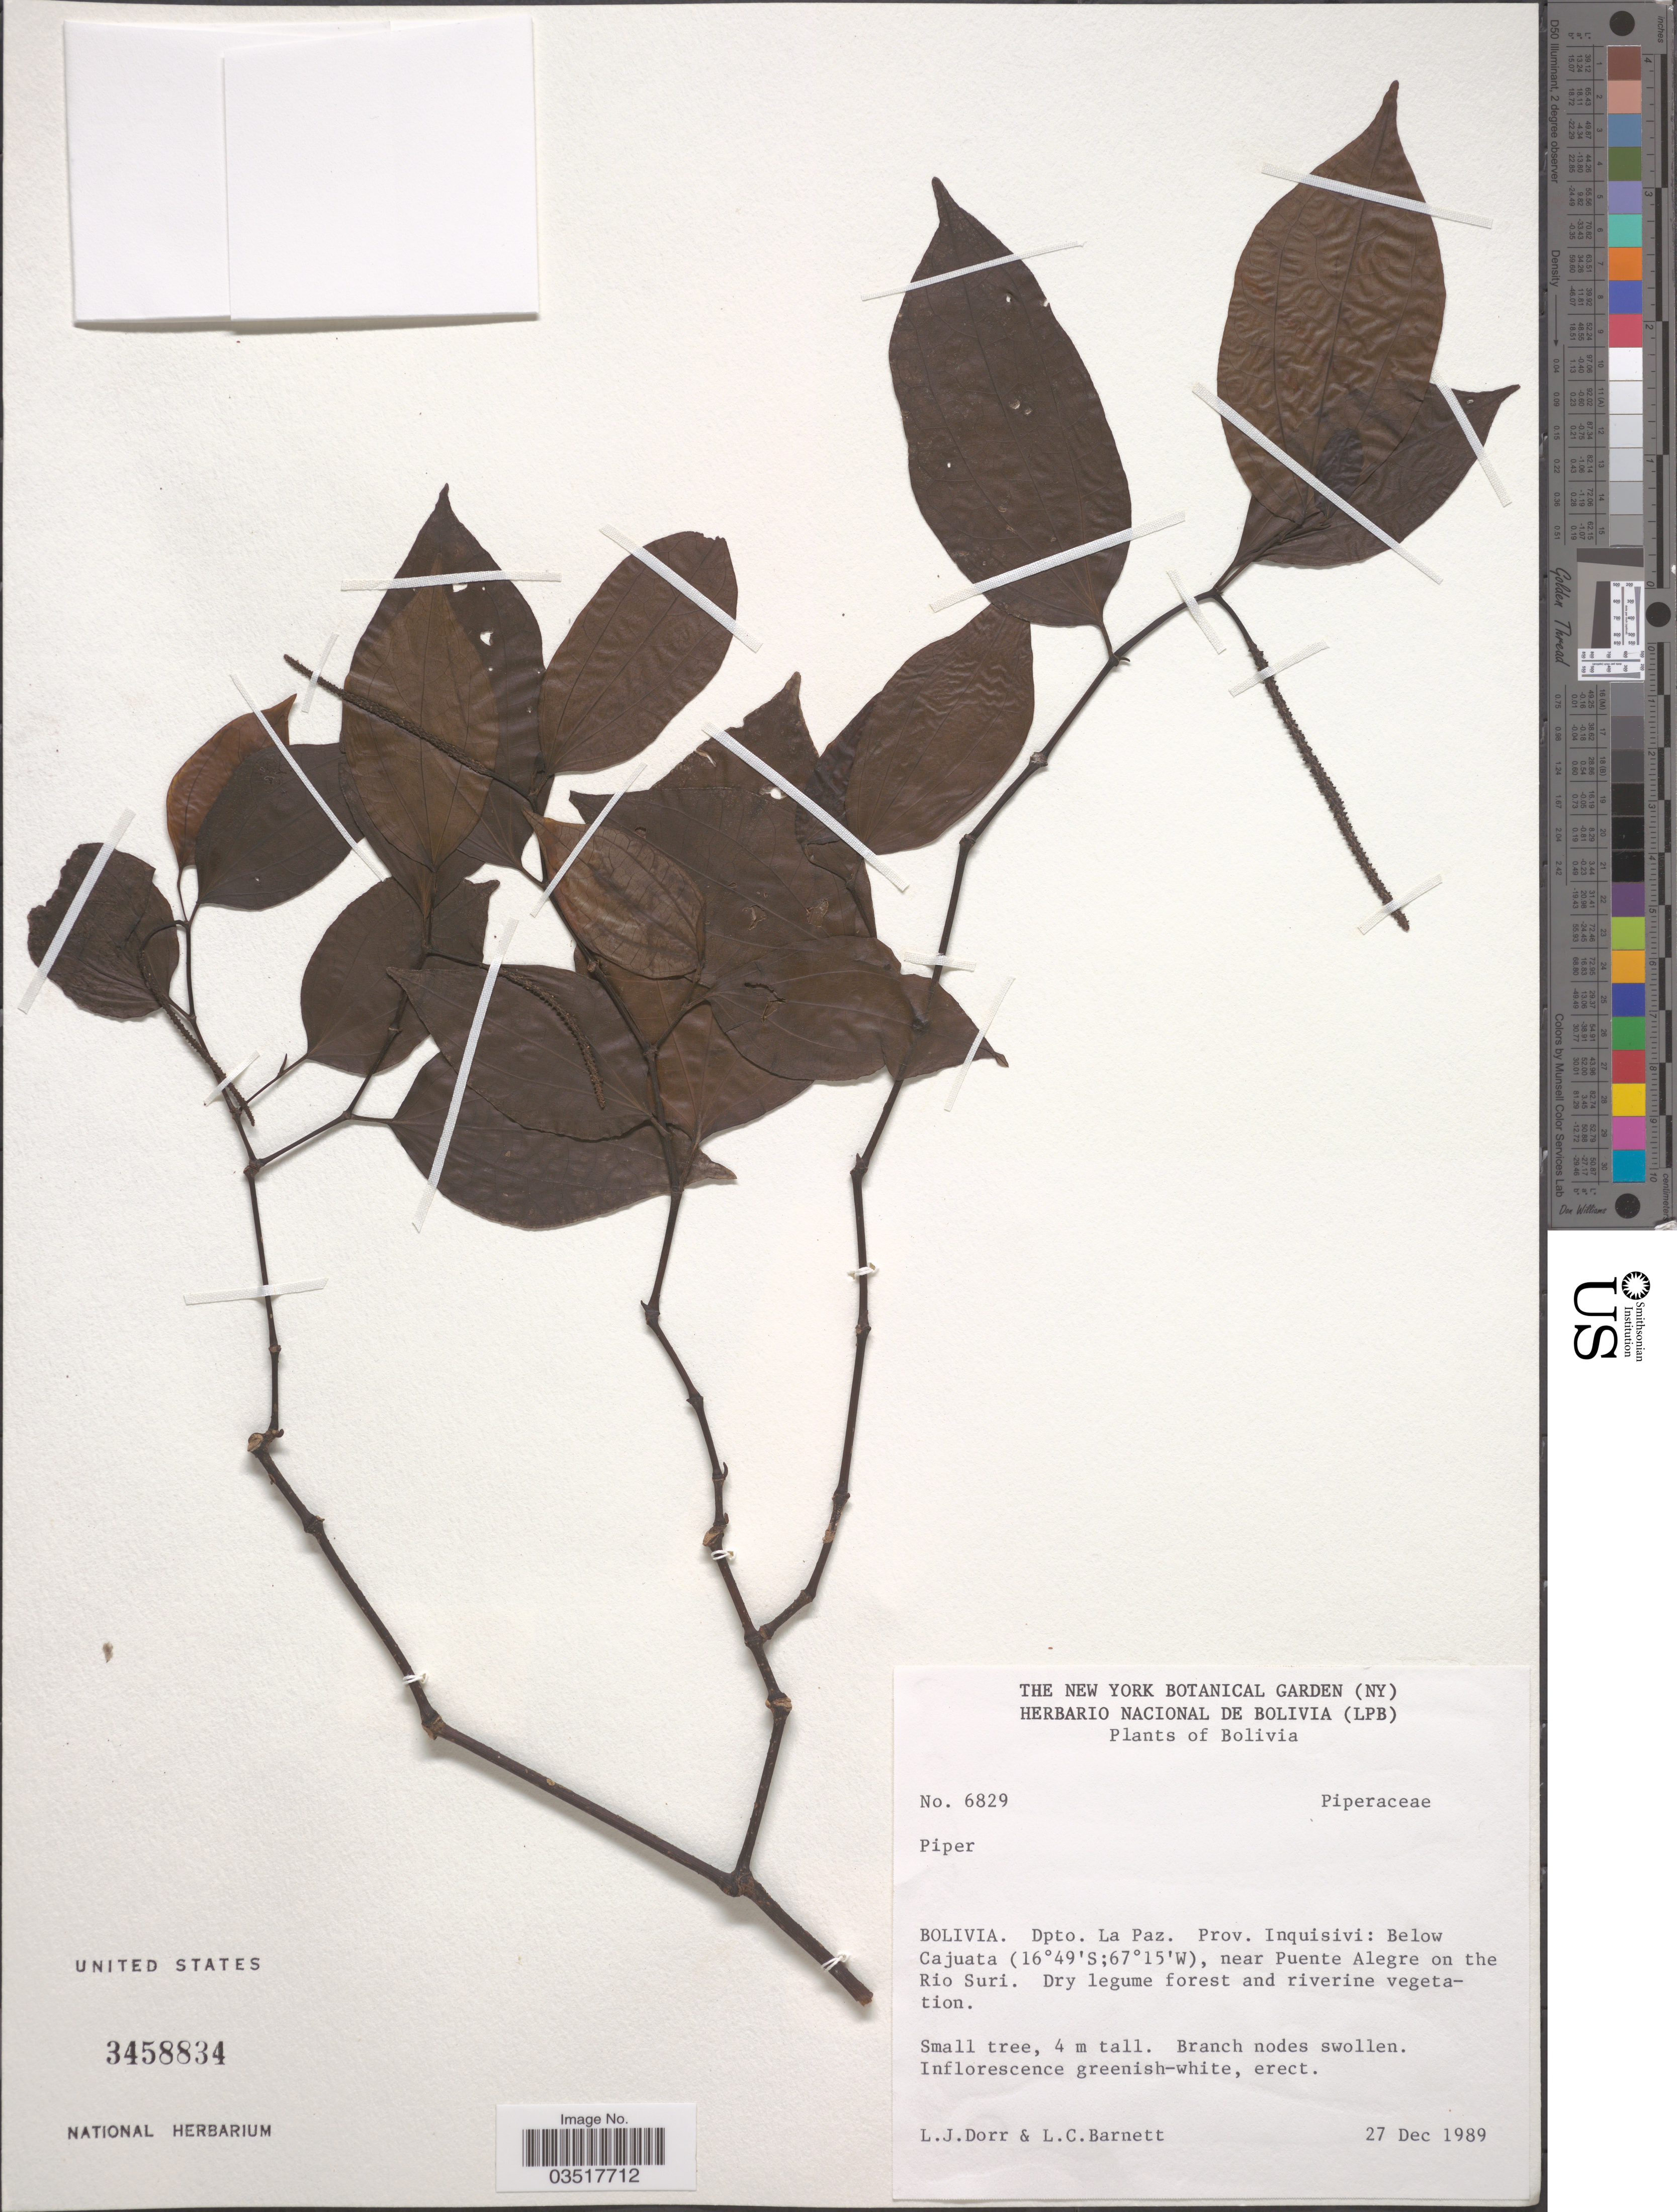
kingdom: Plantae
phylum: Tracheophyta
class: Magnoliopsida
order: Piperales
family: Piperaceae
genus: Piper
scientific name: Piper orthostachyum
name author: (Kunth) Kunth ex Steud.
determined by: Jaramillo, M. Alejandra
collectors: L. J. Dorr & L. C. Barnett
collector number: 6829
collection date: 1989-12-27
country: Bolivia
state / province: La Paz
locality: Dpto. La Paz. Prov. Inquisivi: Below Cajuata, near Puente Alegre on the Rio Suri.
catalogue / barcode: US 3458834